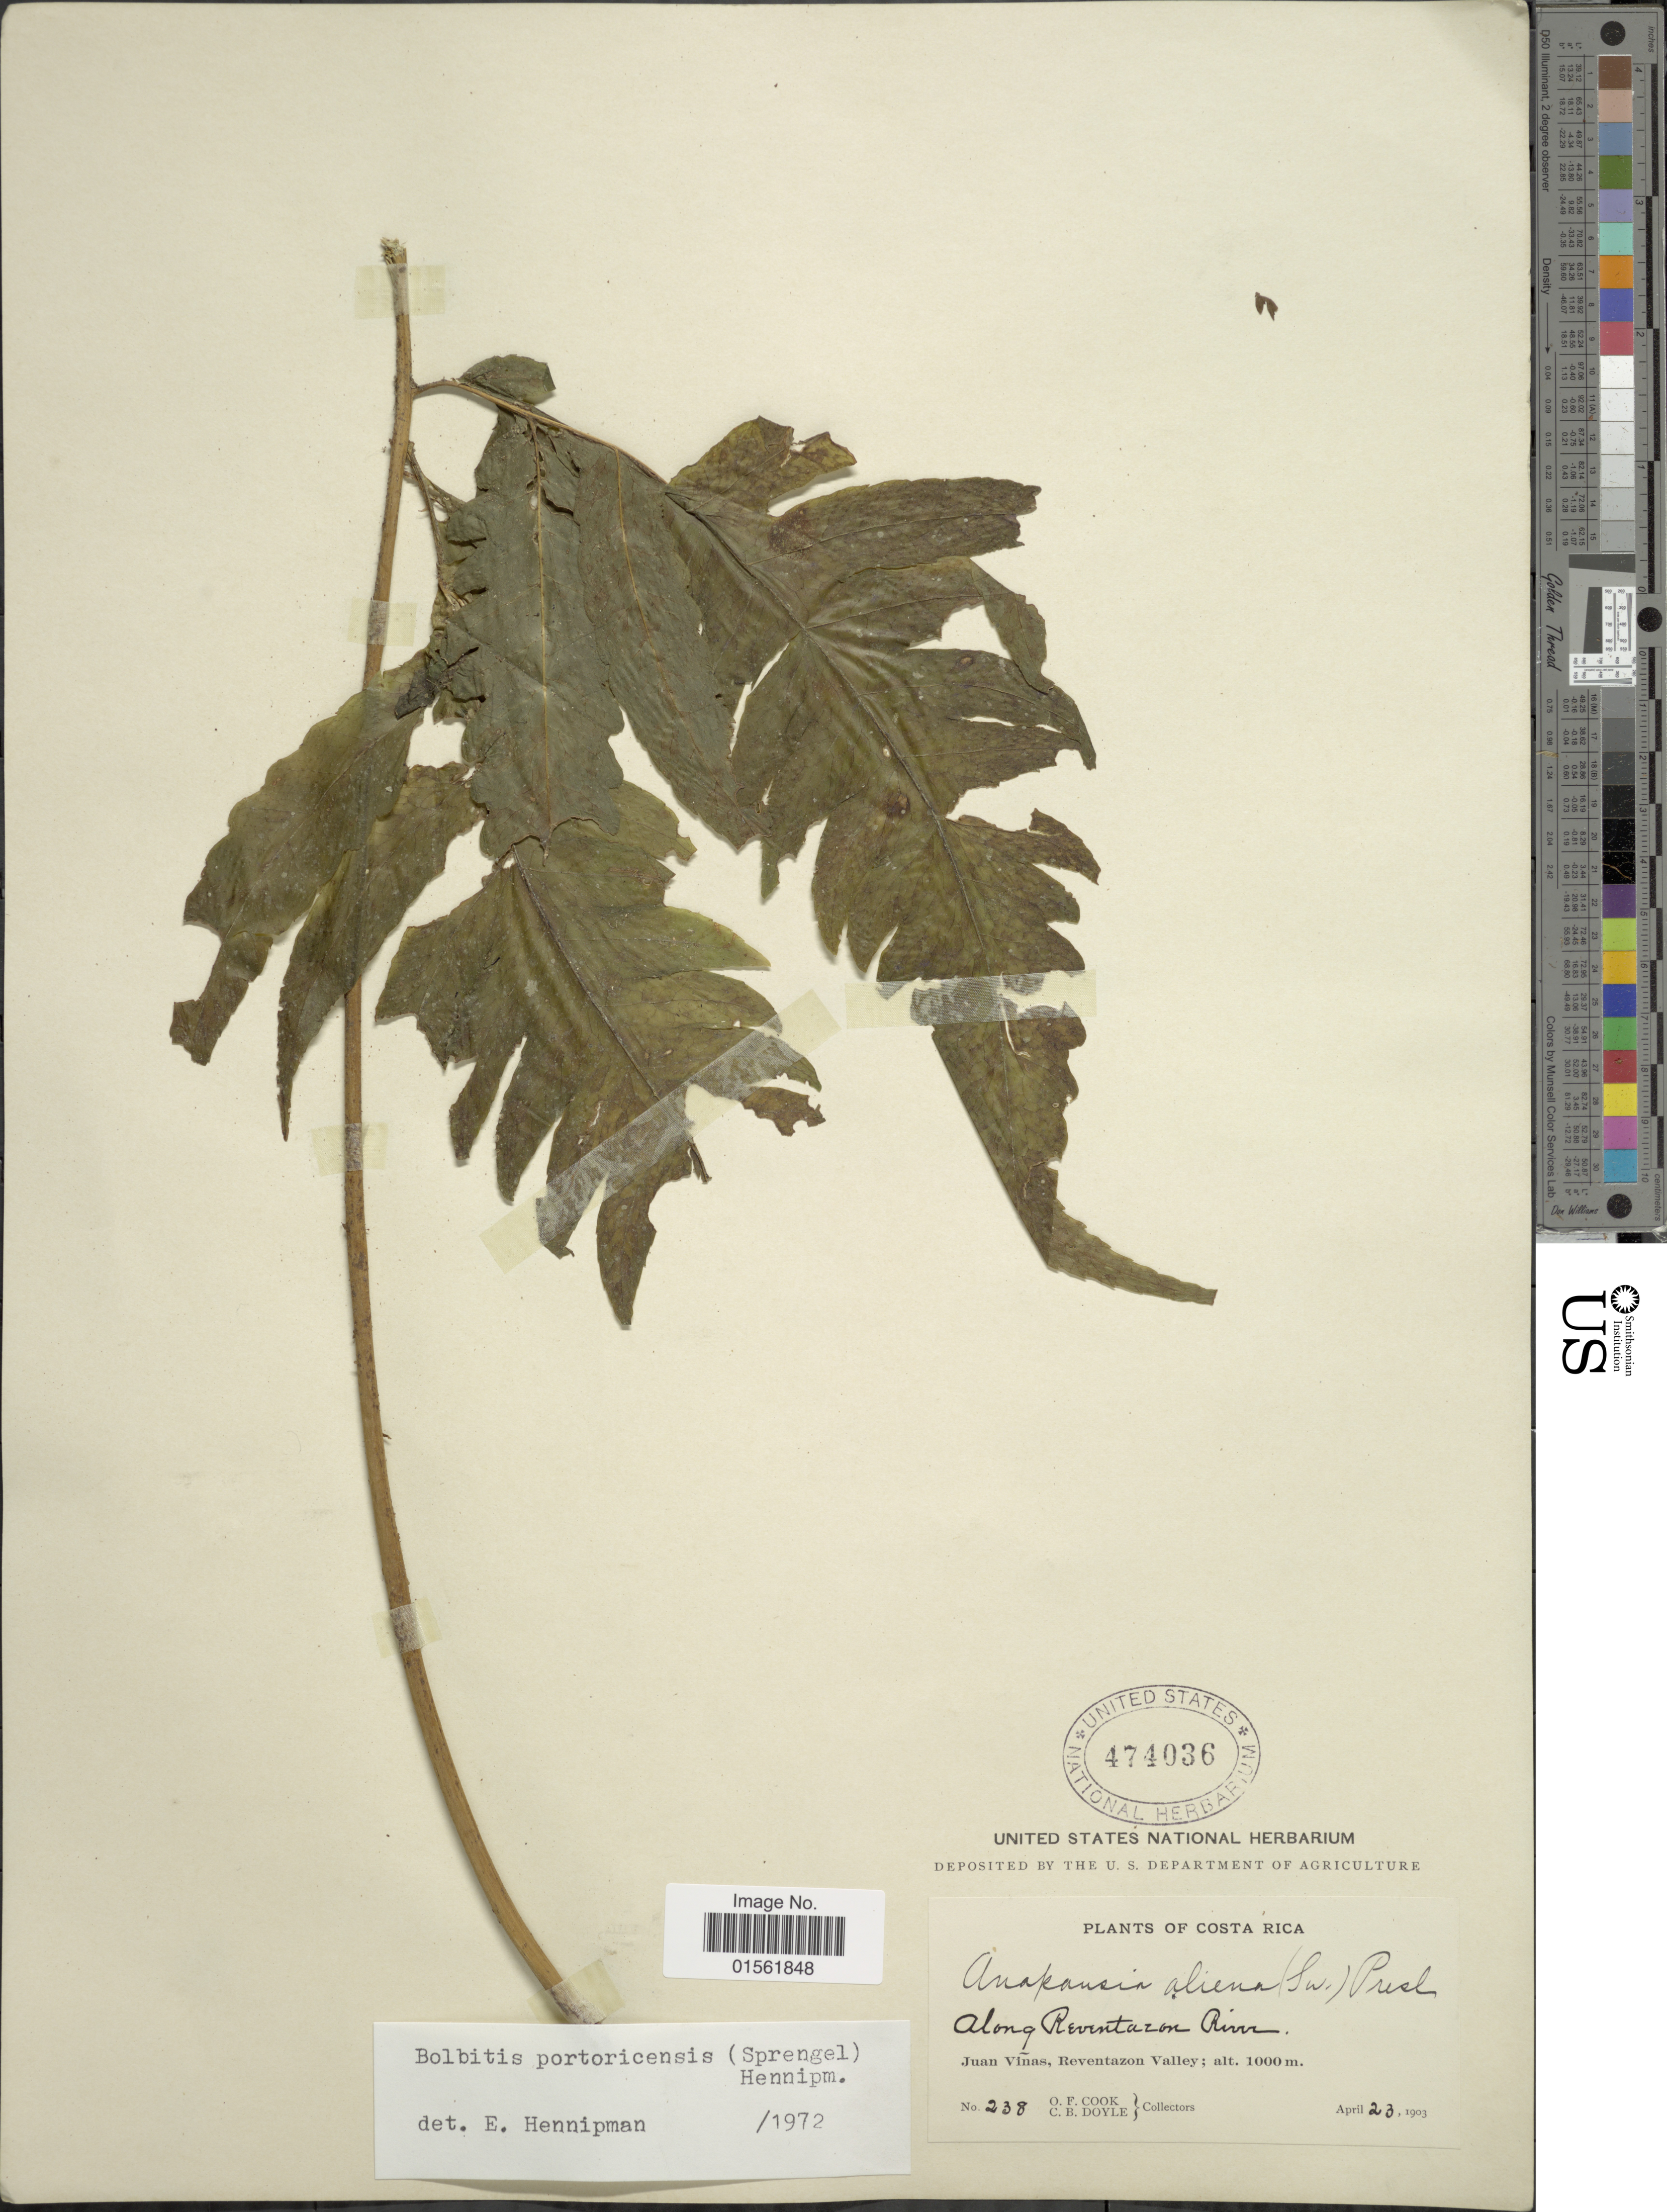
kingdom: Plantae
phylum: Tracheophyta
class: Polypodiopsida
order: Polypodiales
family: Dryopteridaceae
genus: Bolbitis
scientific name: Bolbitis portoricensis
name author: (Spreng.) Hennipman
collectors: O. F. Cook & C. Doyle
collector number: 238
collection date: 1903-04-23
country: Costa Rica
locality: Juan Viñas, Reventazon Valley. Along Reventazon River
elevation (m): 1000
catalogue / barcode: US 474036